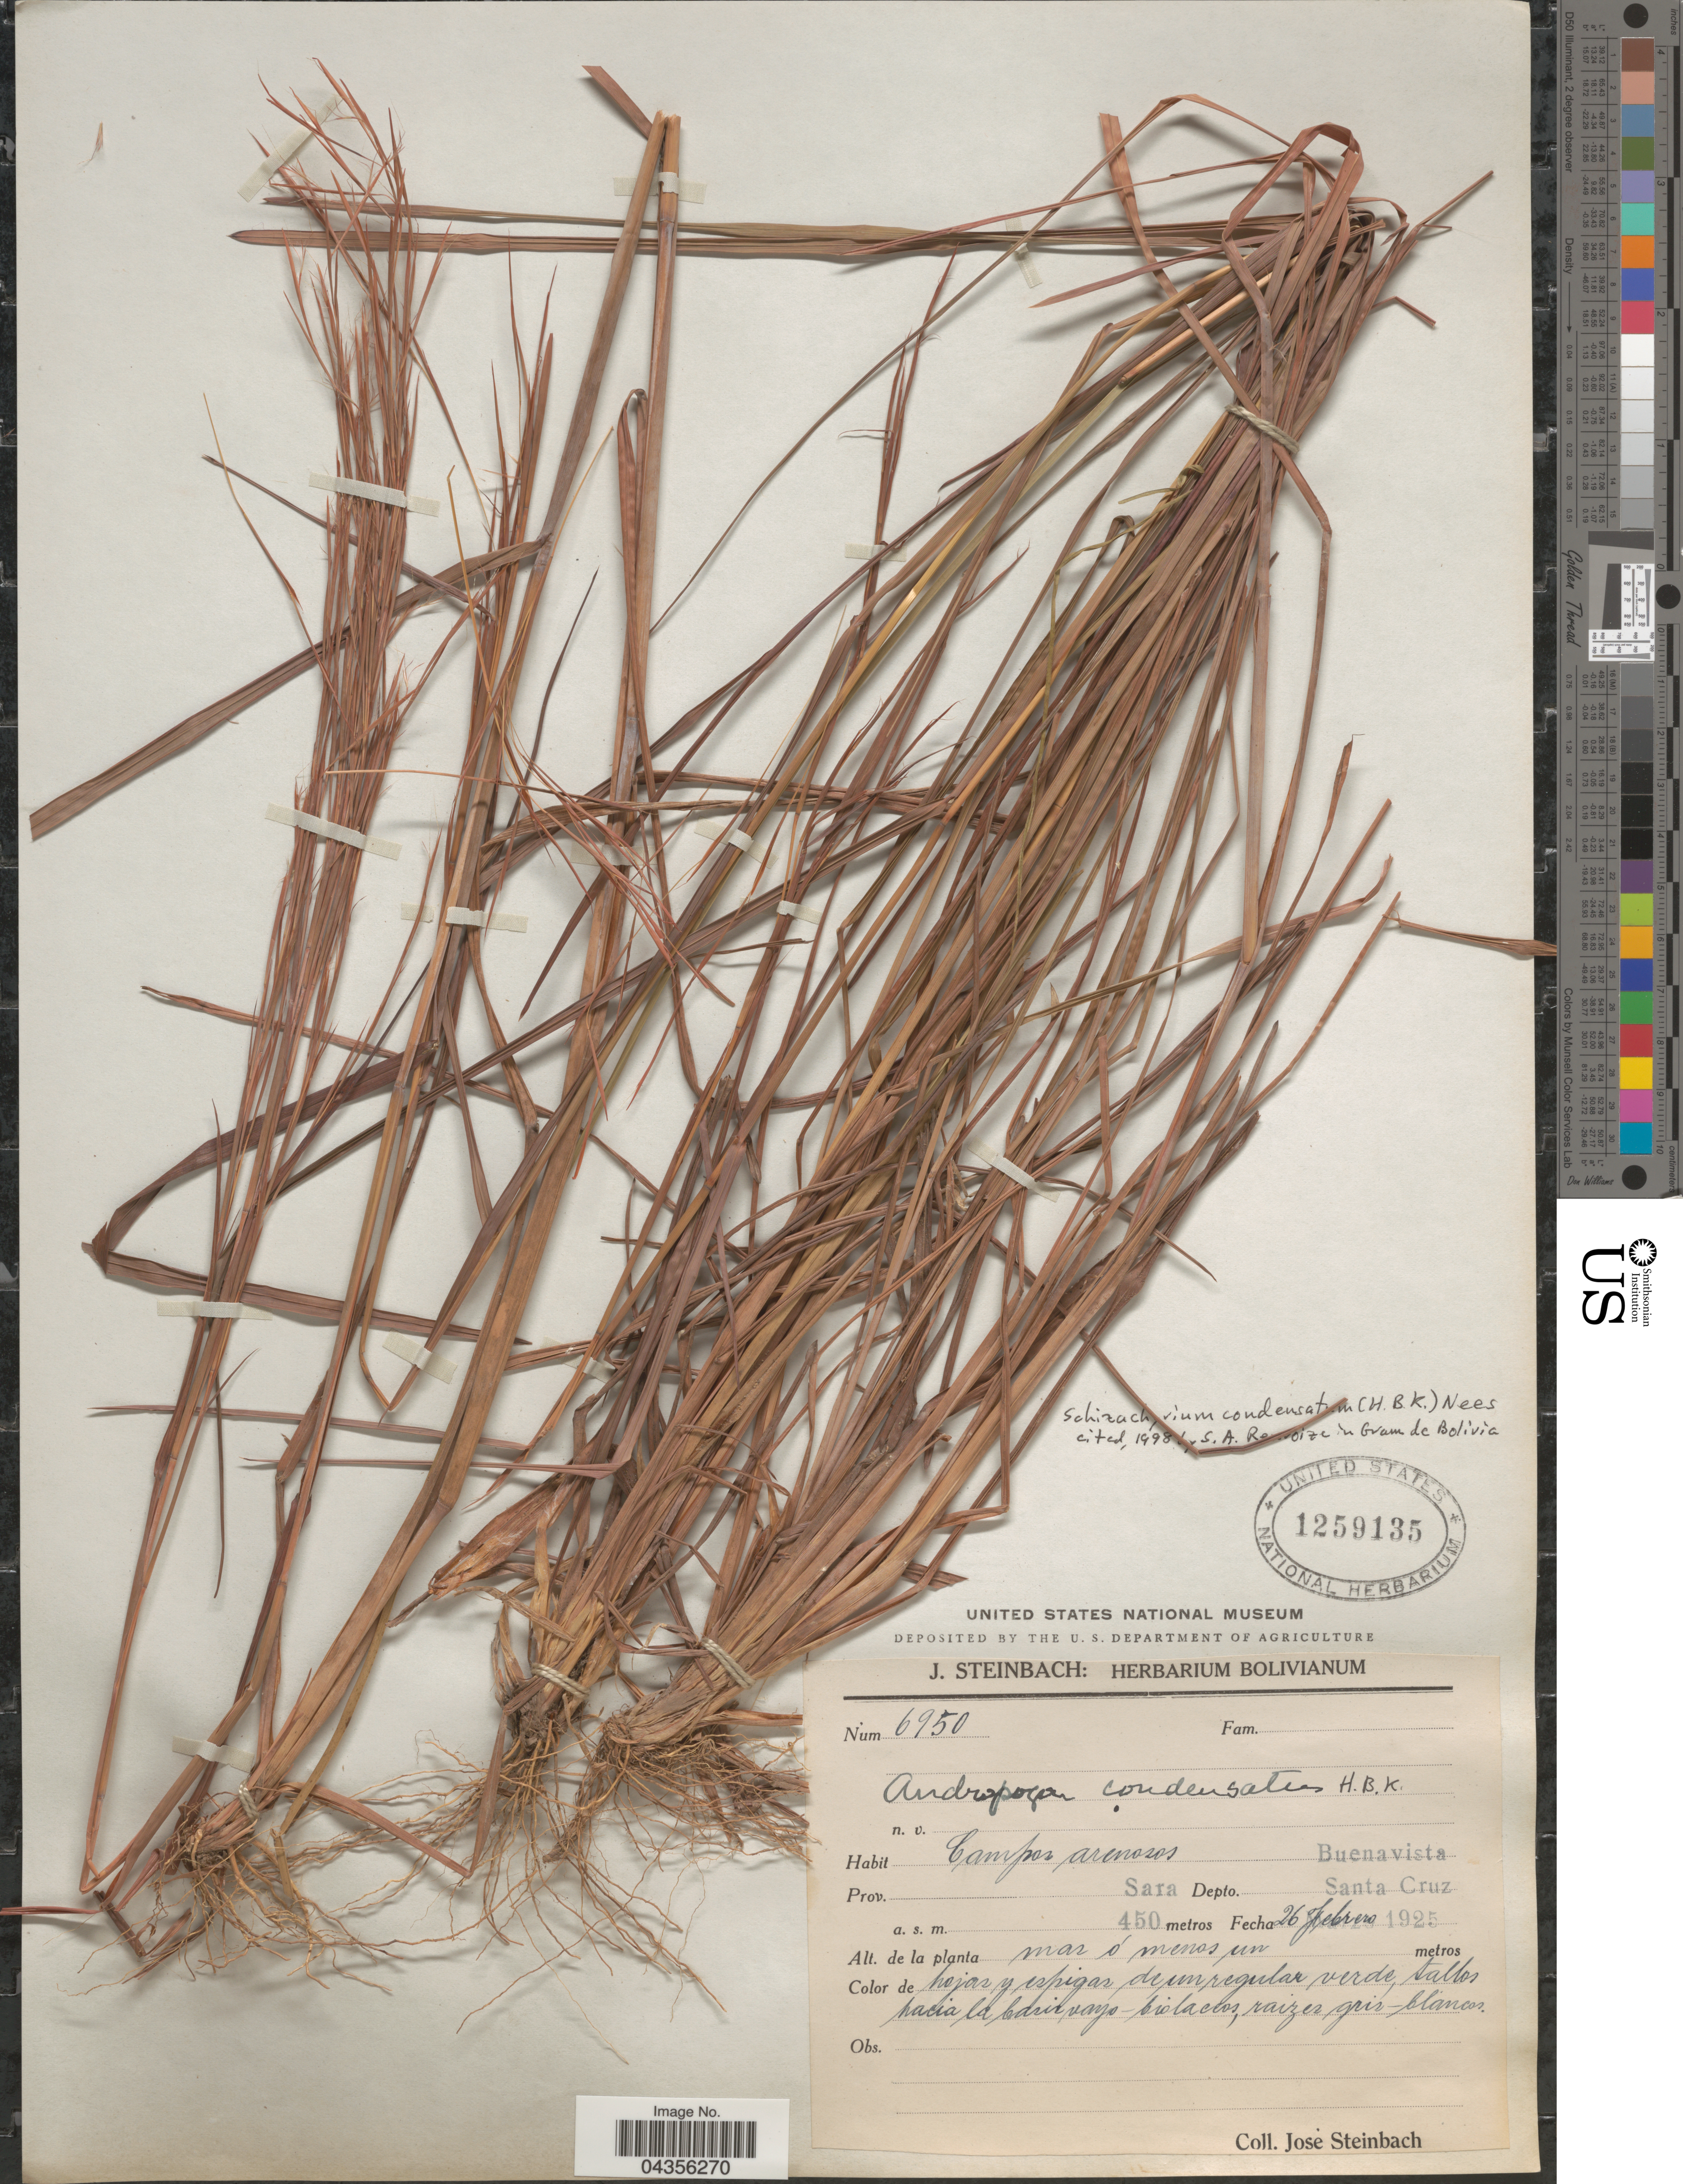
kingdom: Plantae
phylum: Tracheophyta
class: Liliopsida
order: Poales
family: Poaceae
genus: Schizachyrium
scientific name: Schizachyrium condensatum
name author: (Kunth) Nees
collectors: J. Steinbach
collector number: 6950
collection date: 1925-02-26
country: Bolivia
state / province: Santa Cruz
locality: Campos arenosos. Buenavista. Prov. Sara. Depto. Santa Cruz.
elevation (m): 450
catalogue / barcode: US 1259135